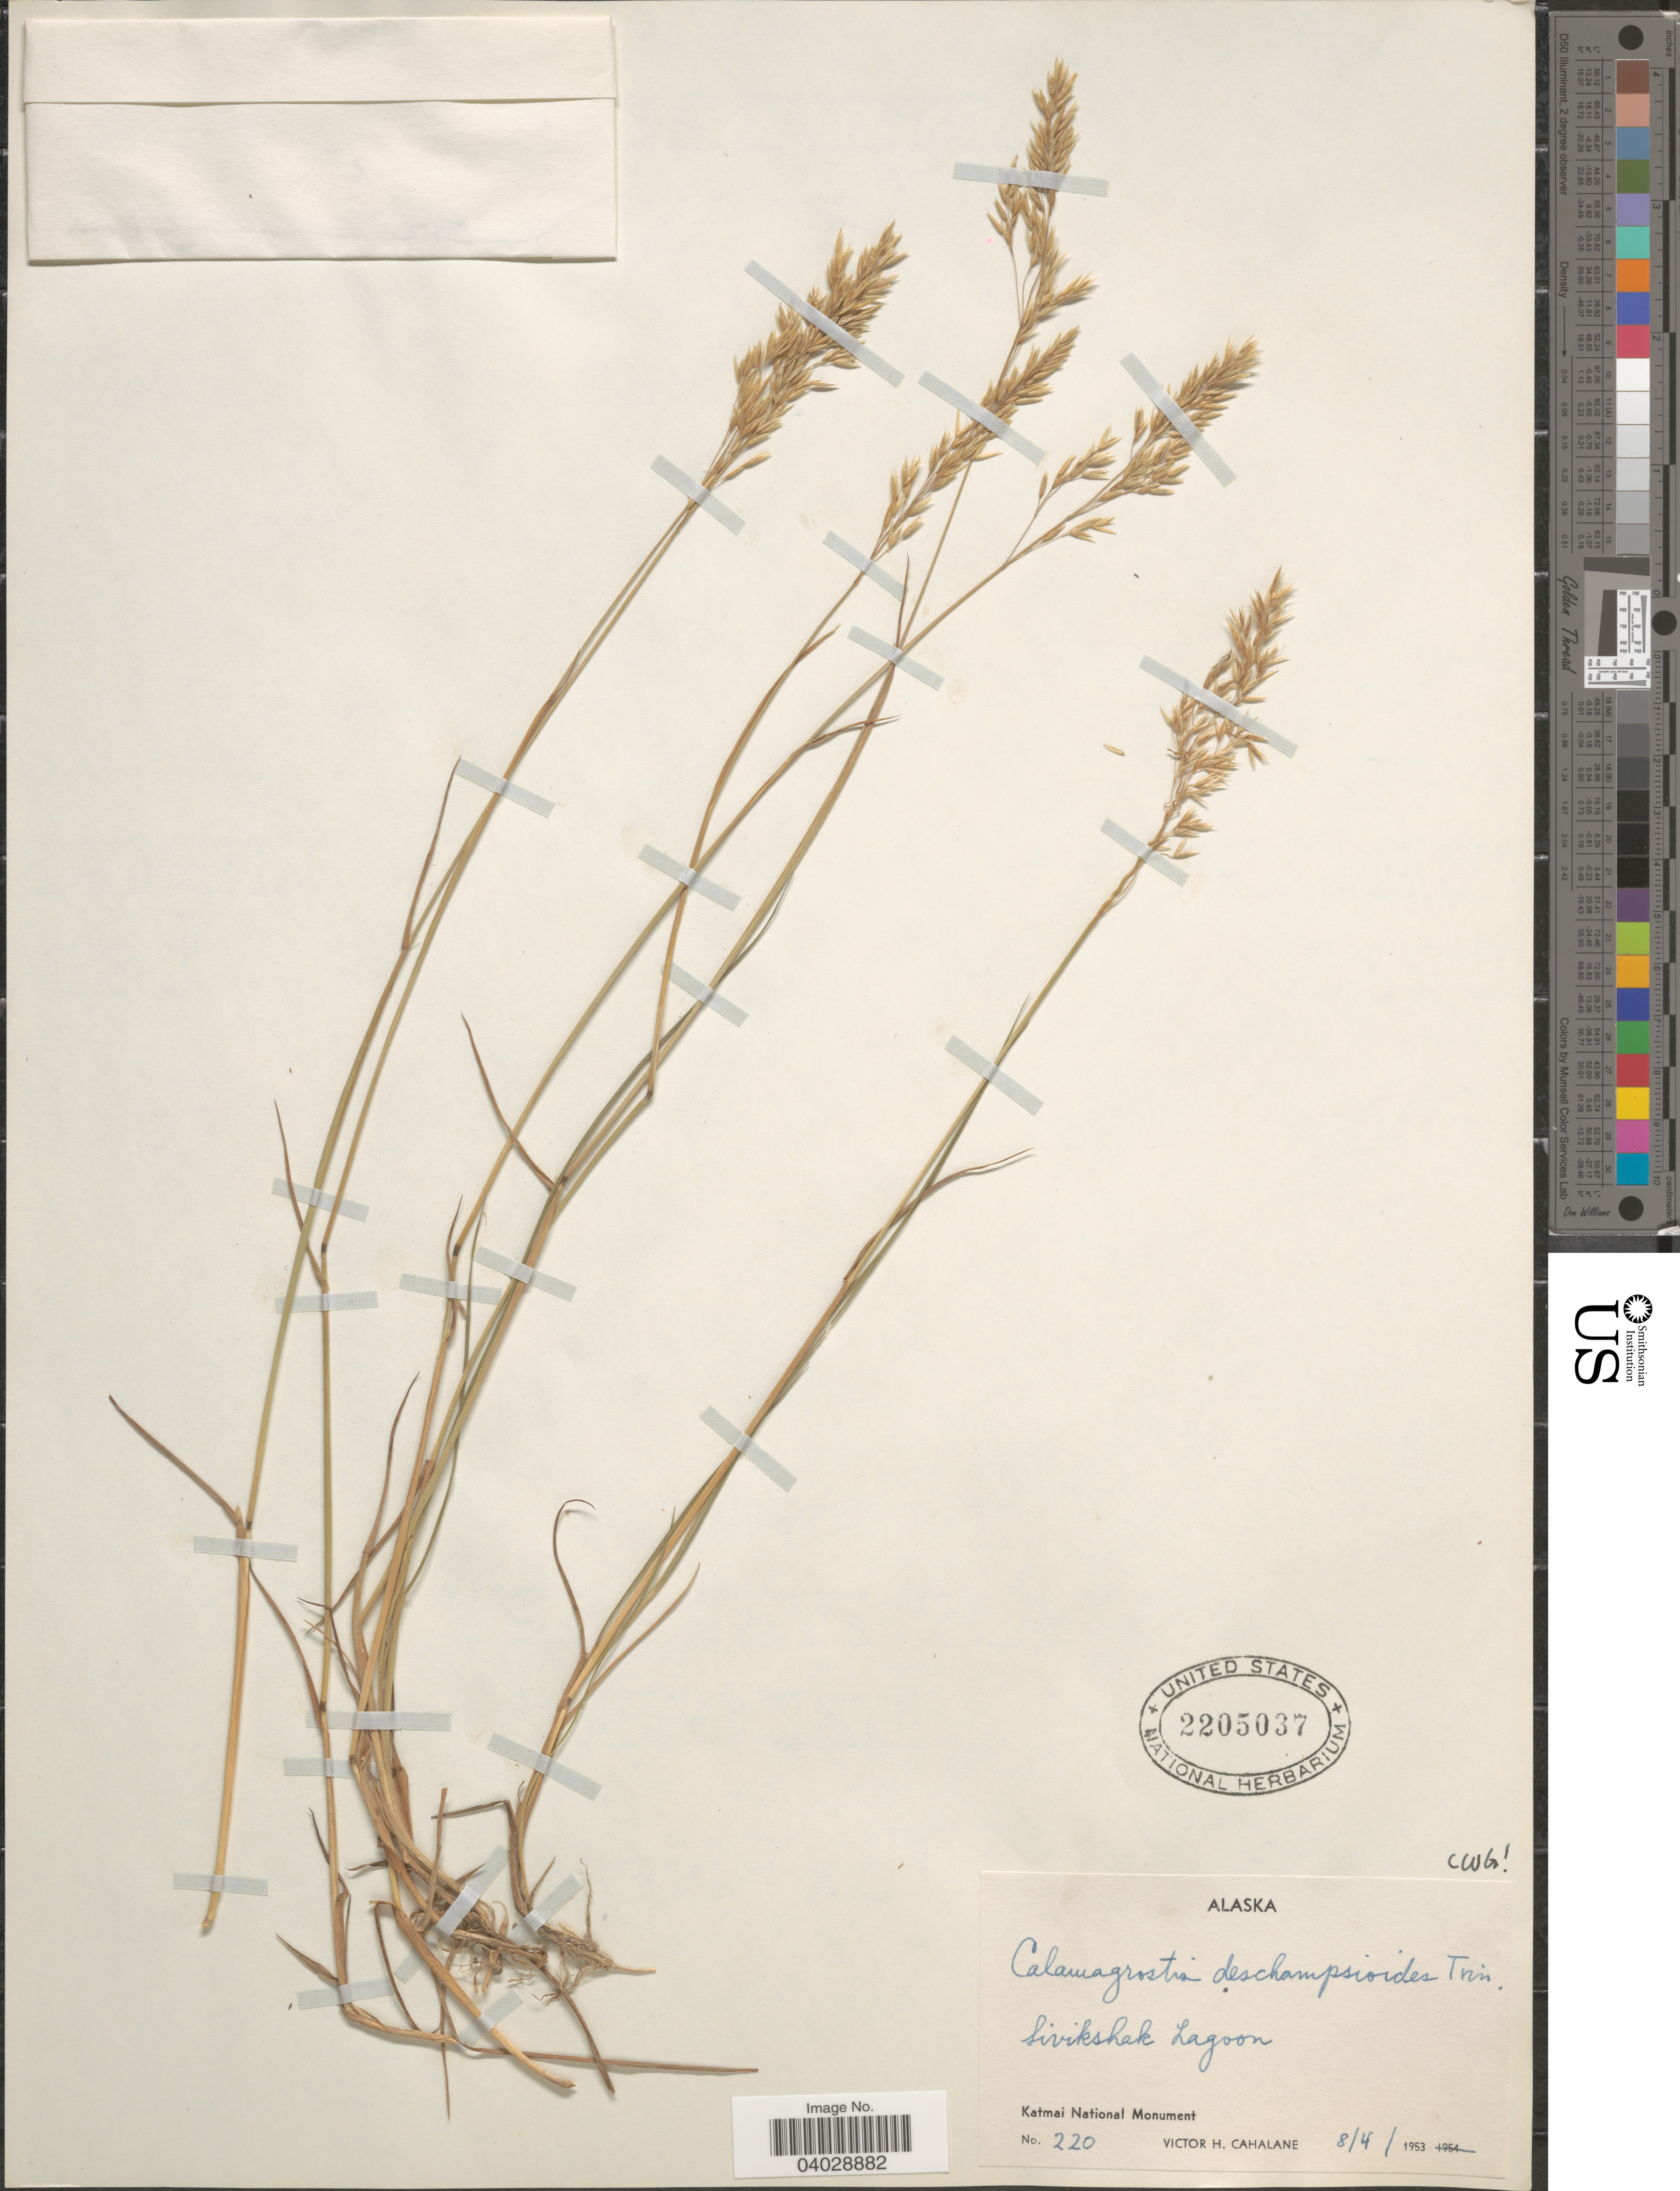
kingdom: Plantae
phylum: Tracheophyta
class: Liliopsida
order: Poales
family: Poaceae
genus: Calamagrostis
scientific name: Calamagrostis deschampsioides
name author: Trin.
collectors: V. Cahalane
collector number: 220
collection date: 1953-08-04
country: United States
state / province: Alaska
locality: Sivikshak Lagoon. Katmai National Monument.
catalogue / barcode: US 2205037